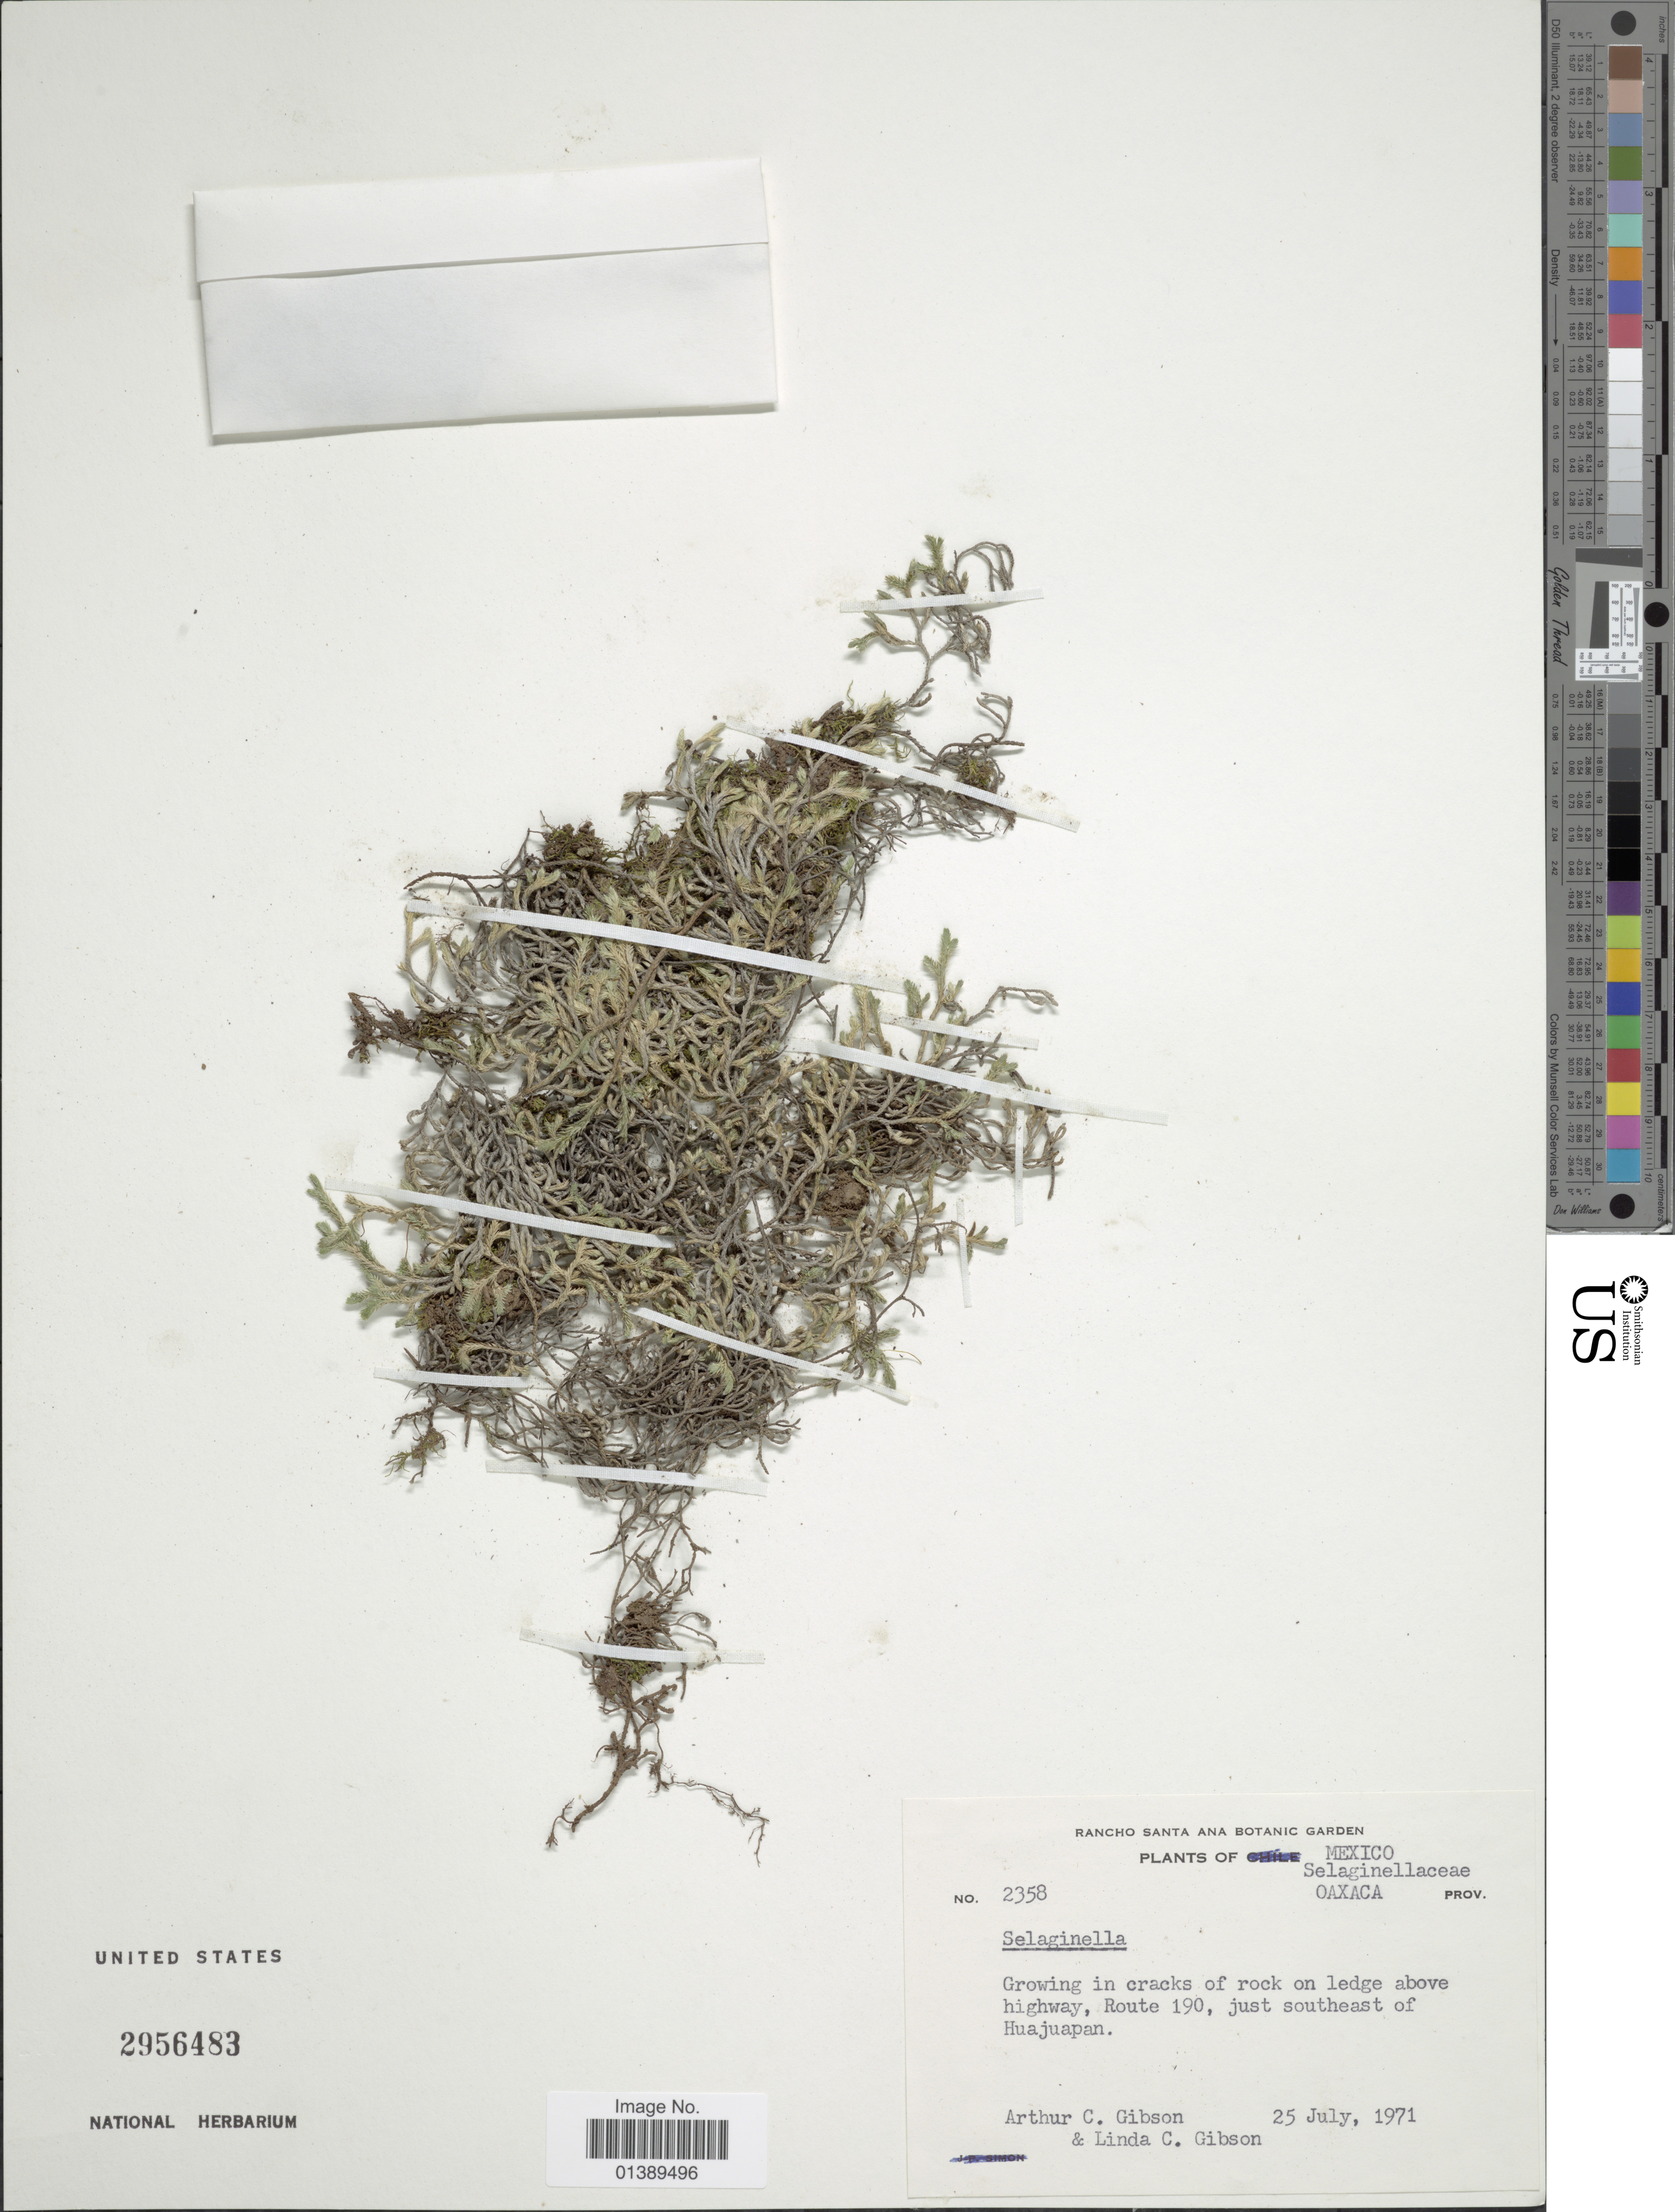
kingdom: Plantae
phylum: Tracheophyta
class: Lycopodiopsida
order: Selaginellales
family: Selaginellaceae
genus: Selaginella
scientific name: Selaginella wrightii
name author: Hieron.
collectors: A. Gibson & L. Gibson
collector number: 2358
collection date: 1971-07-25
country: Mexico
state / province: Oaxaca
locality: Growing in craks of rock on ledge above highway, Route 190, just southeast of Huajuapan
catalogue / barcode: US 2956483